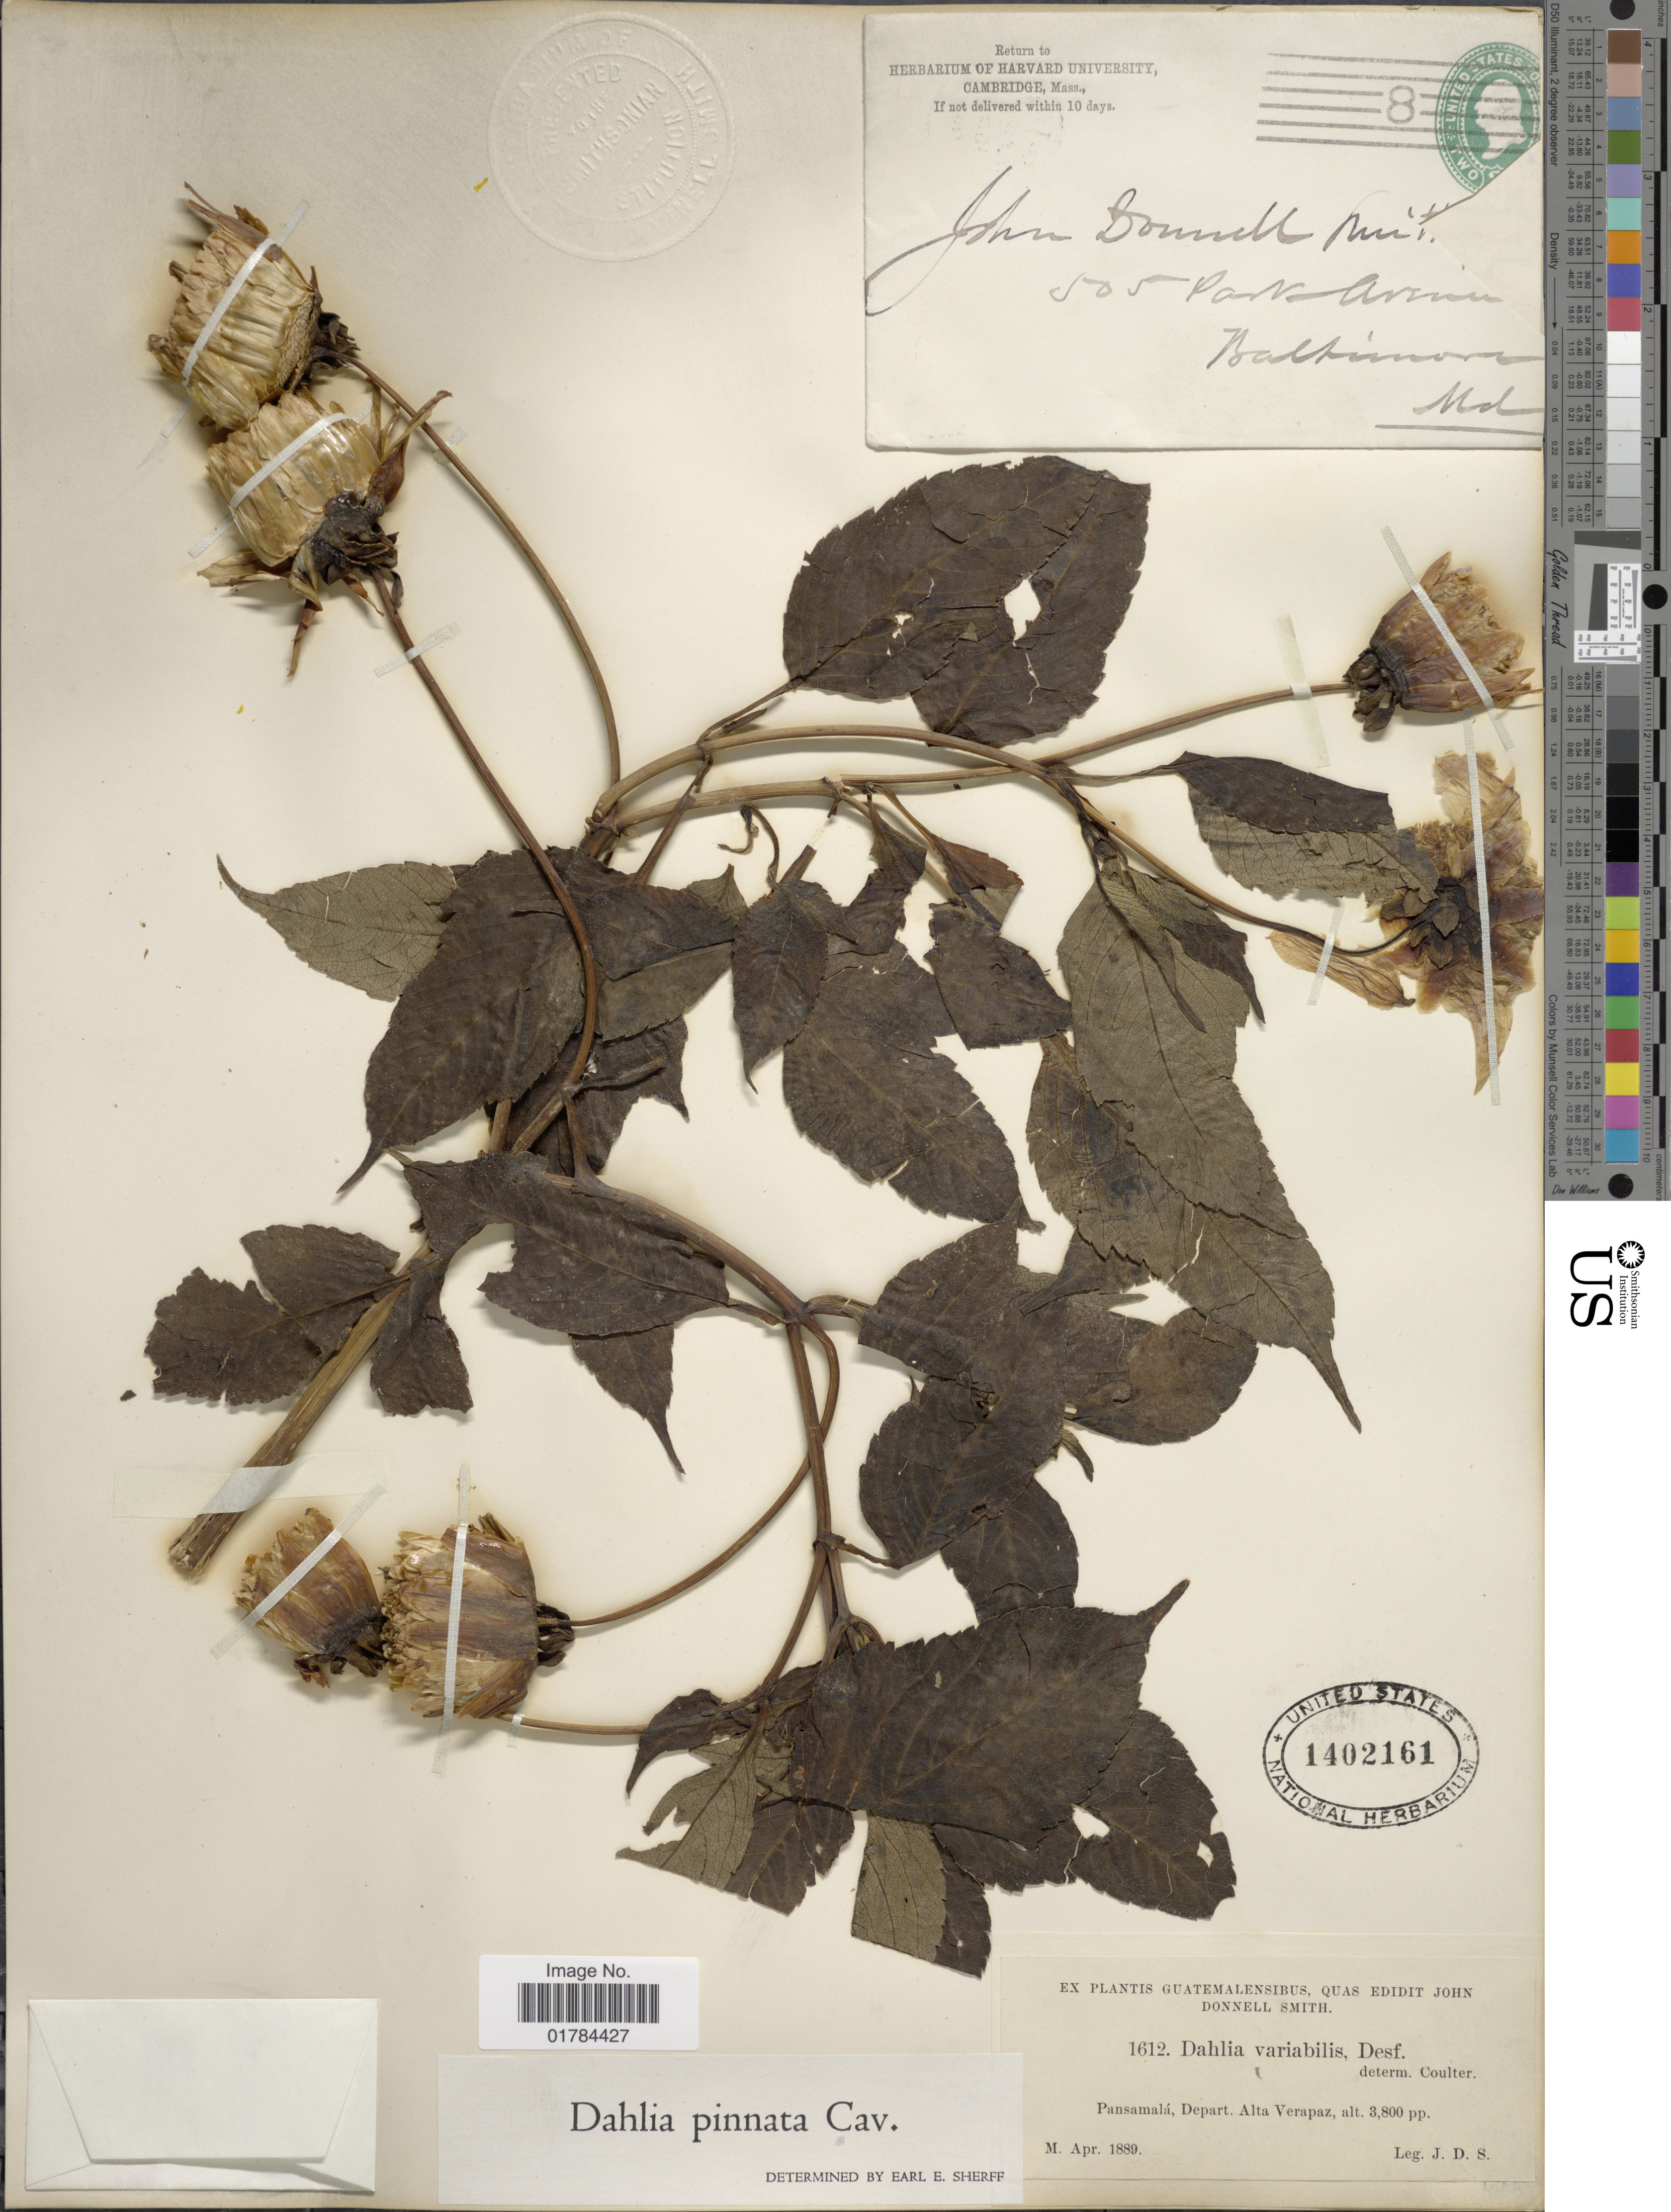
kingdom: Plantae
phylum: Tracheophyta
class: Magnoliopsida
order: Asterales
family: Asteraceae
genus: Dahlia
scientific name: Dahlia pinnata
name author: Cav.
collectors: J. Donnell Smith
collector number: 1612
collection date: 1889-04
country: Guatemala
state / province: Alta Verapaz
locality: Pansamala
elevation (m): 1158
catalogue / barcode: US 1402161